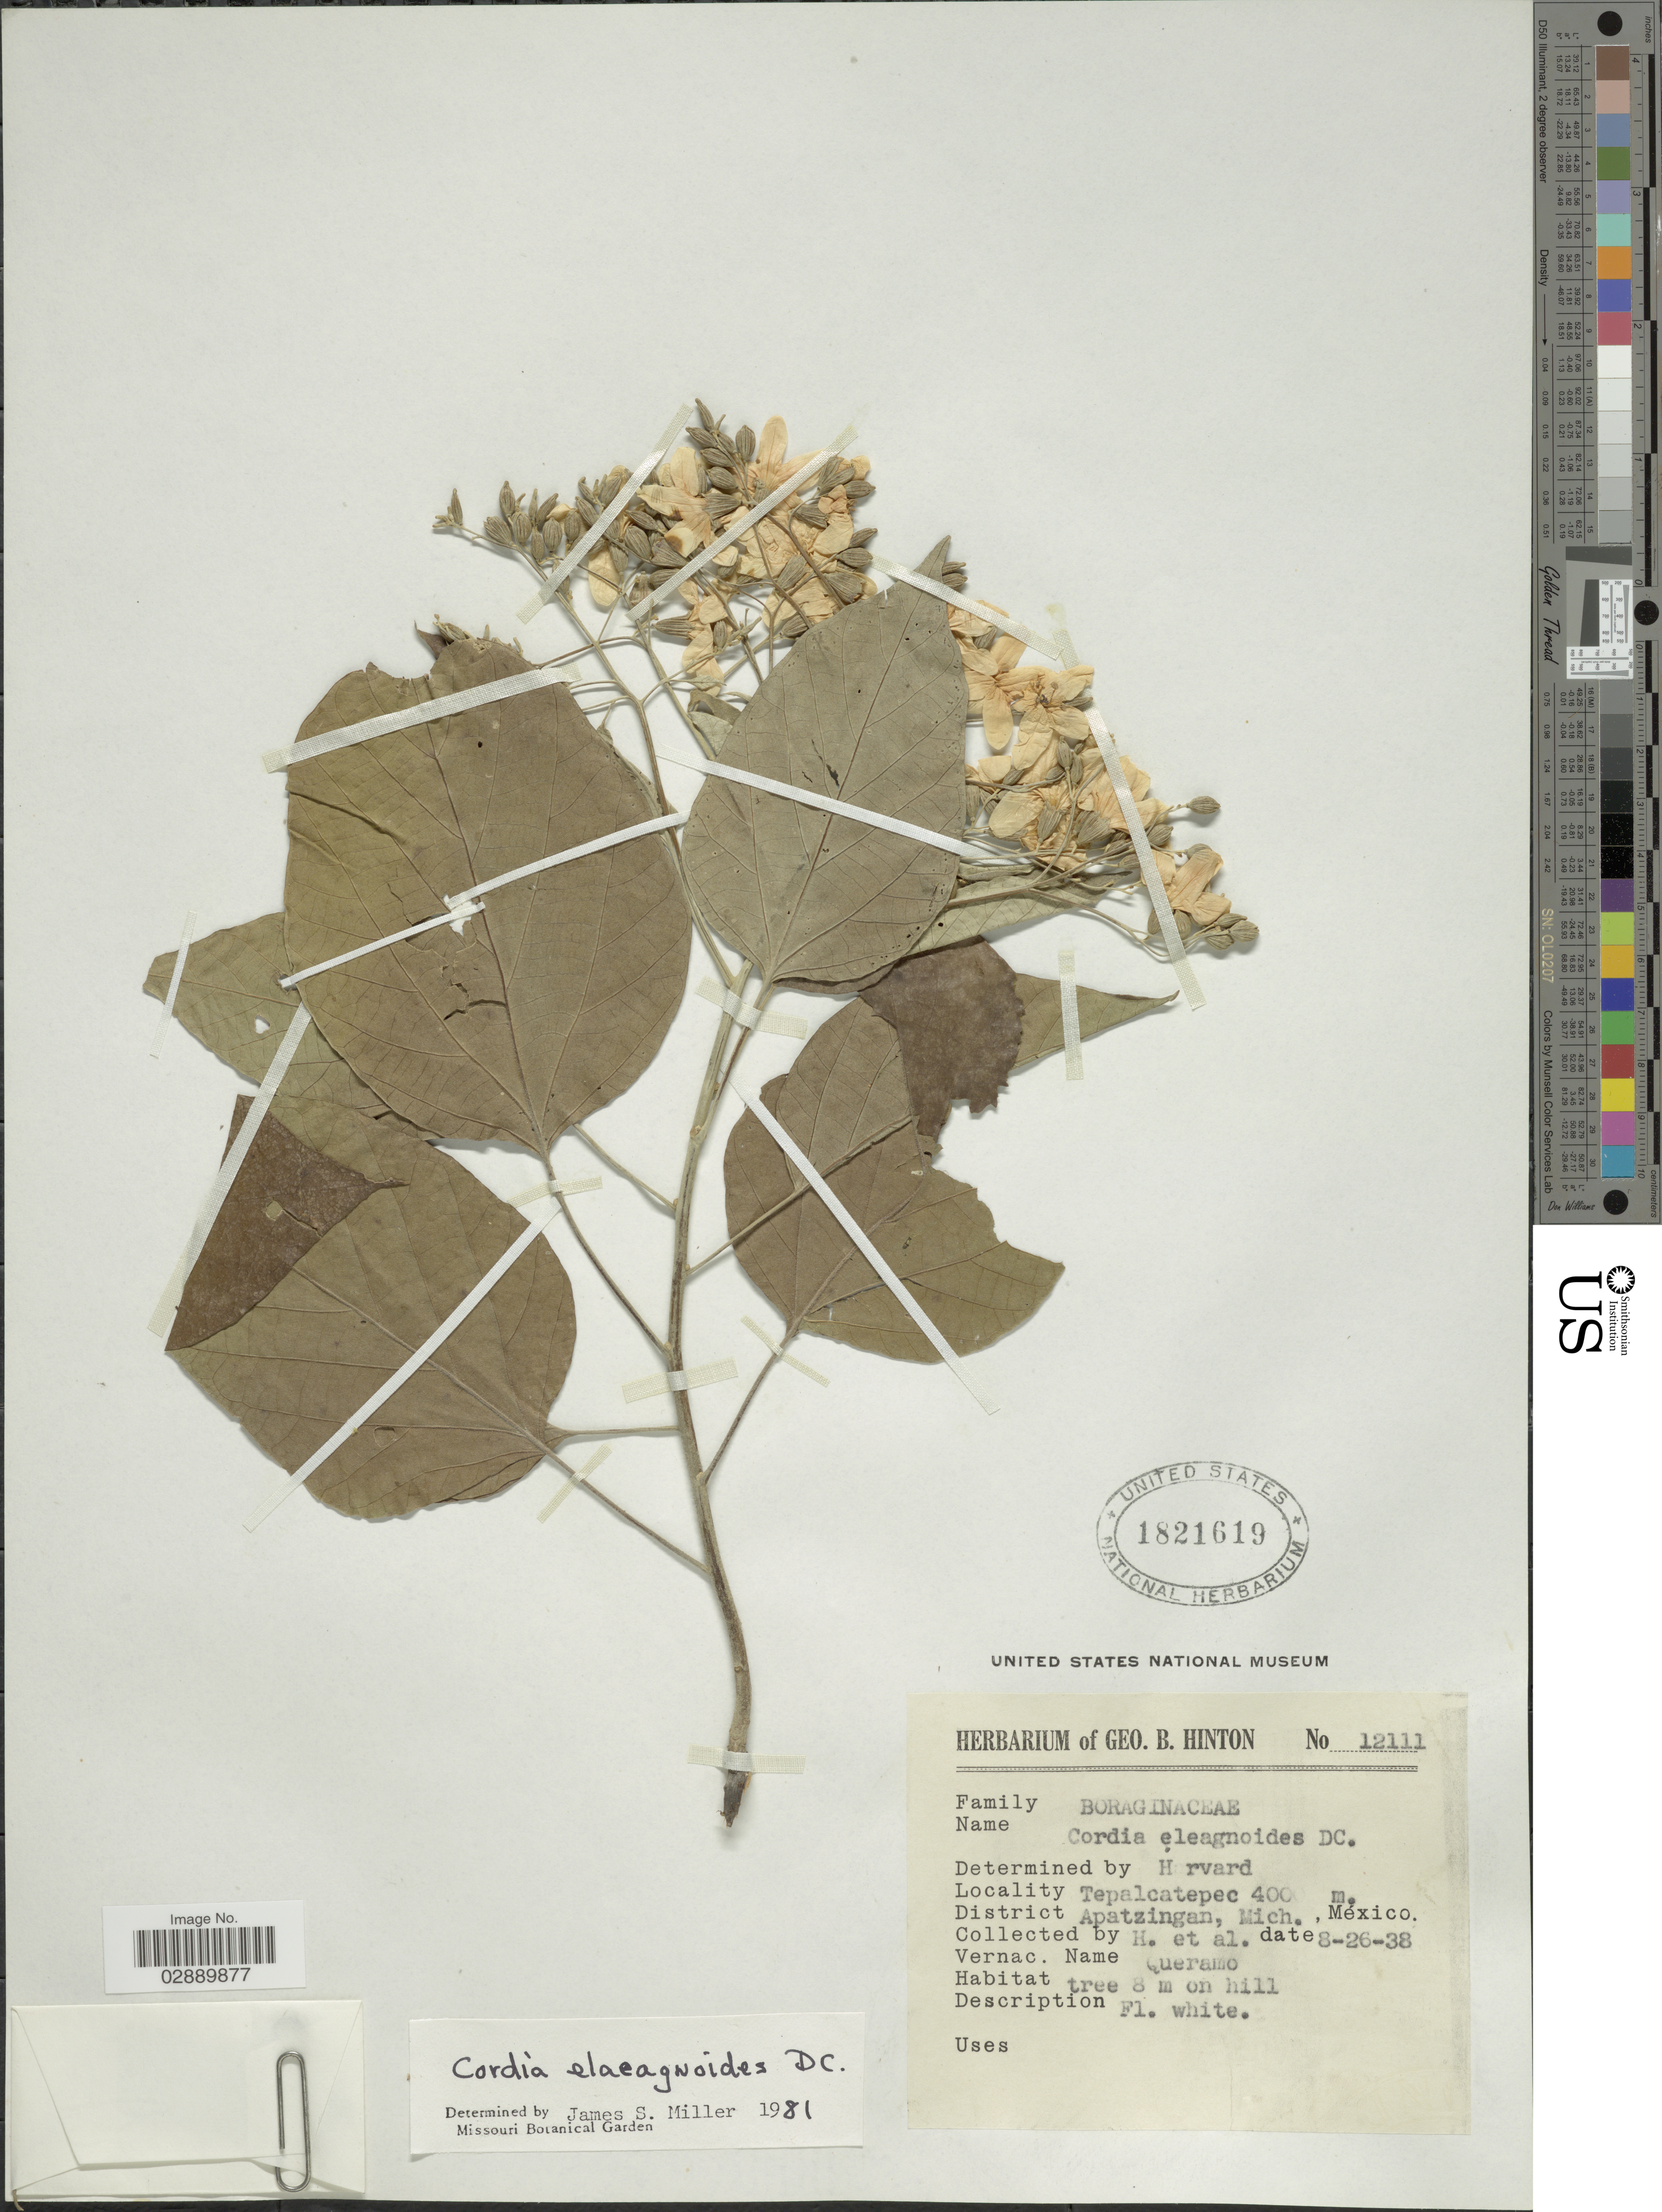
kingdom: Plantae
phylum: Tracheophyta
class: Magnoliopsida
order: Boraginales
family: Cordiaceae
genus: Cordia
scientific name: Cordia elaeagnoides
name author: A. DC.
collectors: G. B. Hinton & et al.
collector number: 12111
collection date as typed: Transcribed d/m/y: 26/8/38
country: Mexico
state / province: Michoacán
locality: Tepalcatepec, District Apatzingan, Mich.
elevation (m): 400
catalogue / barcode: US 1821619